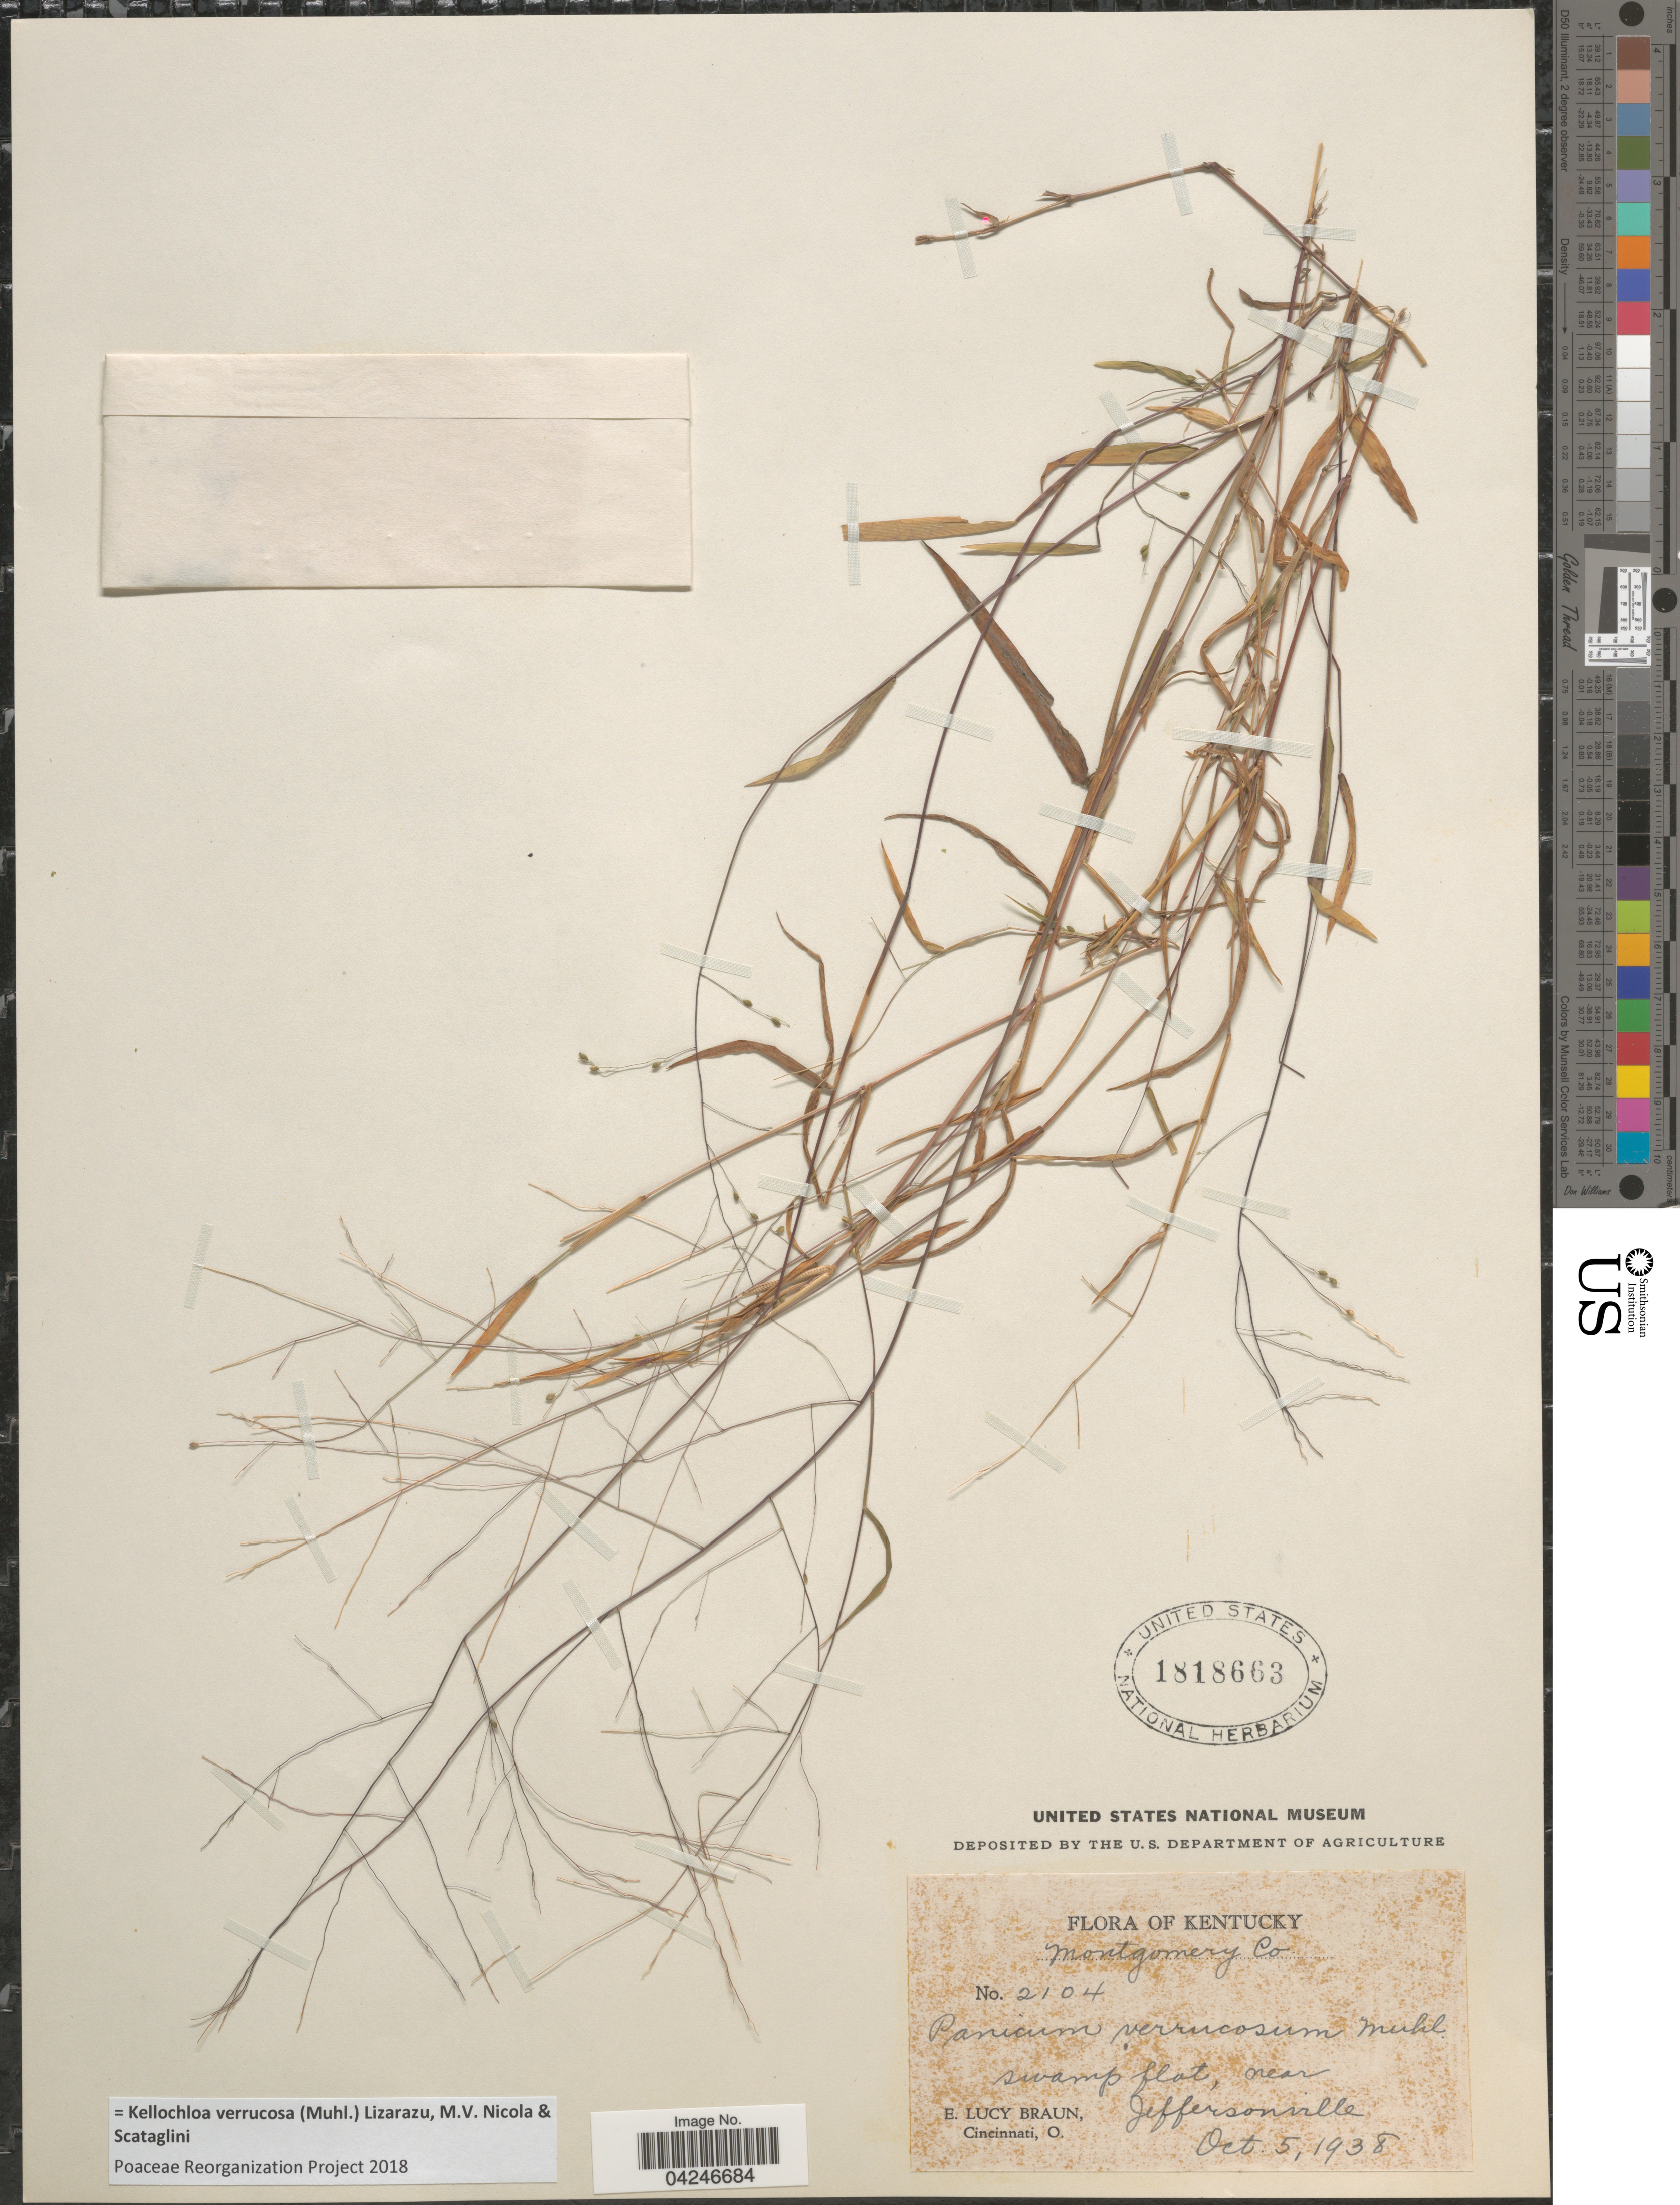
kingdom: Plantae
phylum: Tracheophyta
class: Liliopsida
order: Poales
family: Poaceae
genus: Kellochloa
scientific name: Kellochloa verrucosa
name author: (Muhl.) Lizarazu et al.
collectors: E. L. Braun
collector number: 2104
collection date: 1938-10-05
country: United States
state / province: Kentucky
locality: Montgomery Co. Swamp flat, near Jeffersonville.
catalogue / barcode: US 1818663